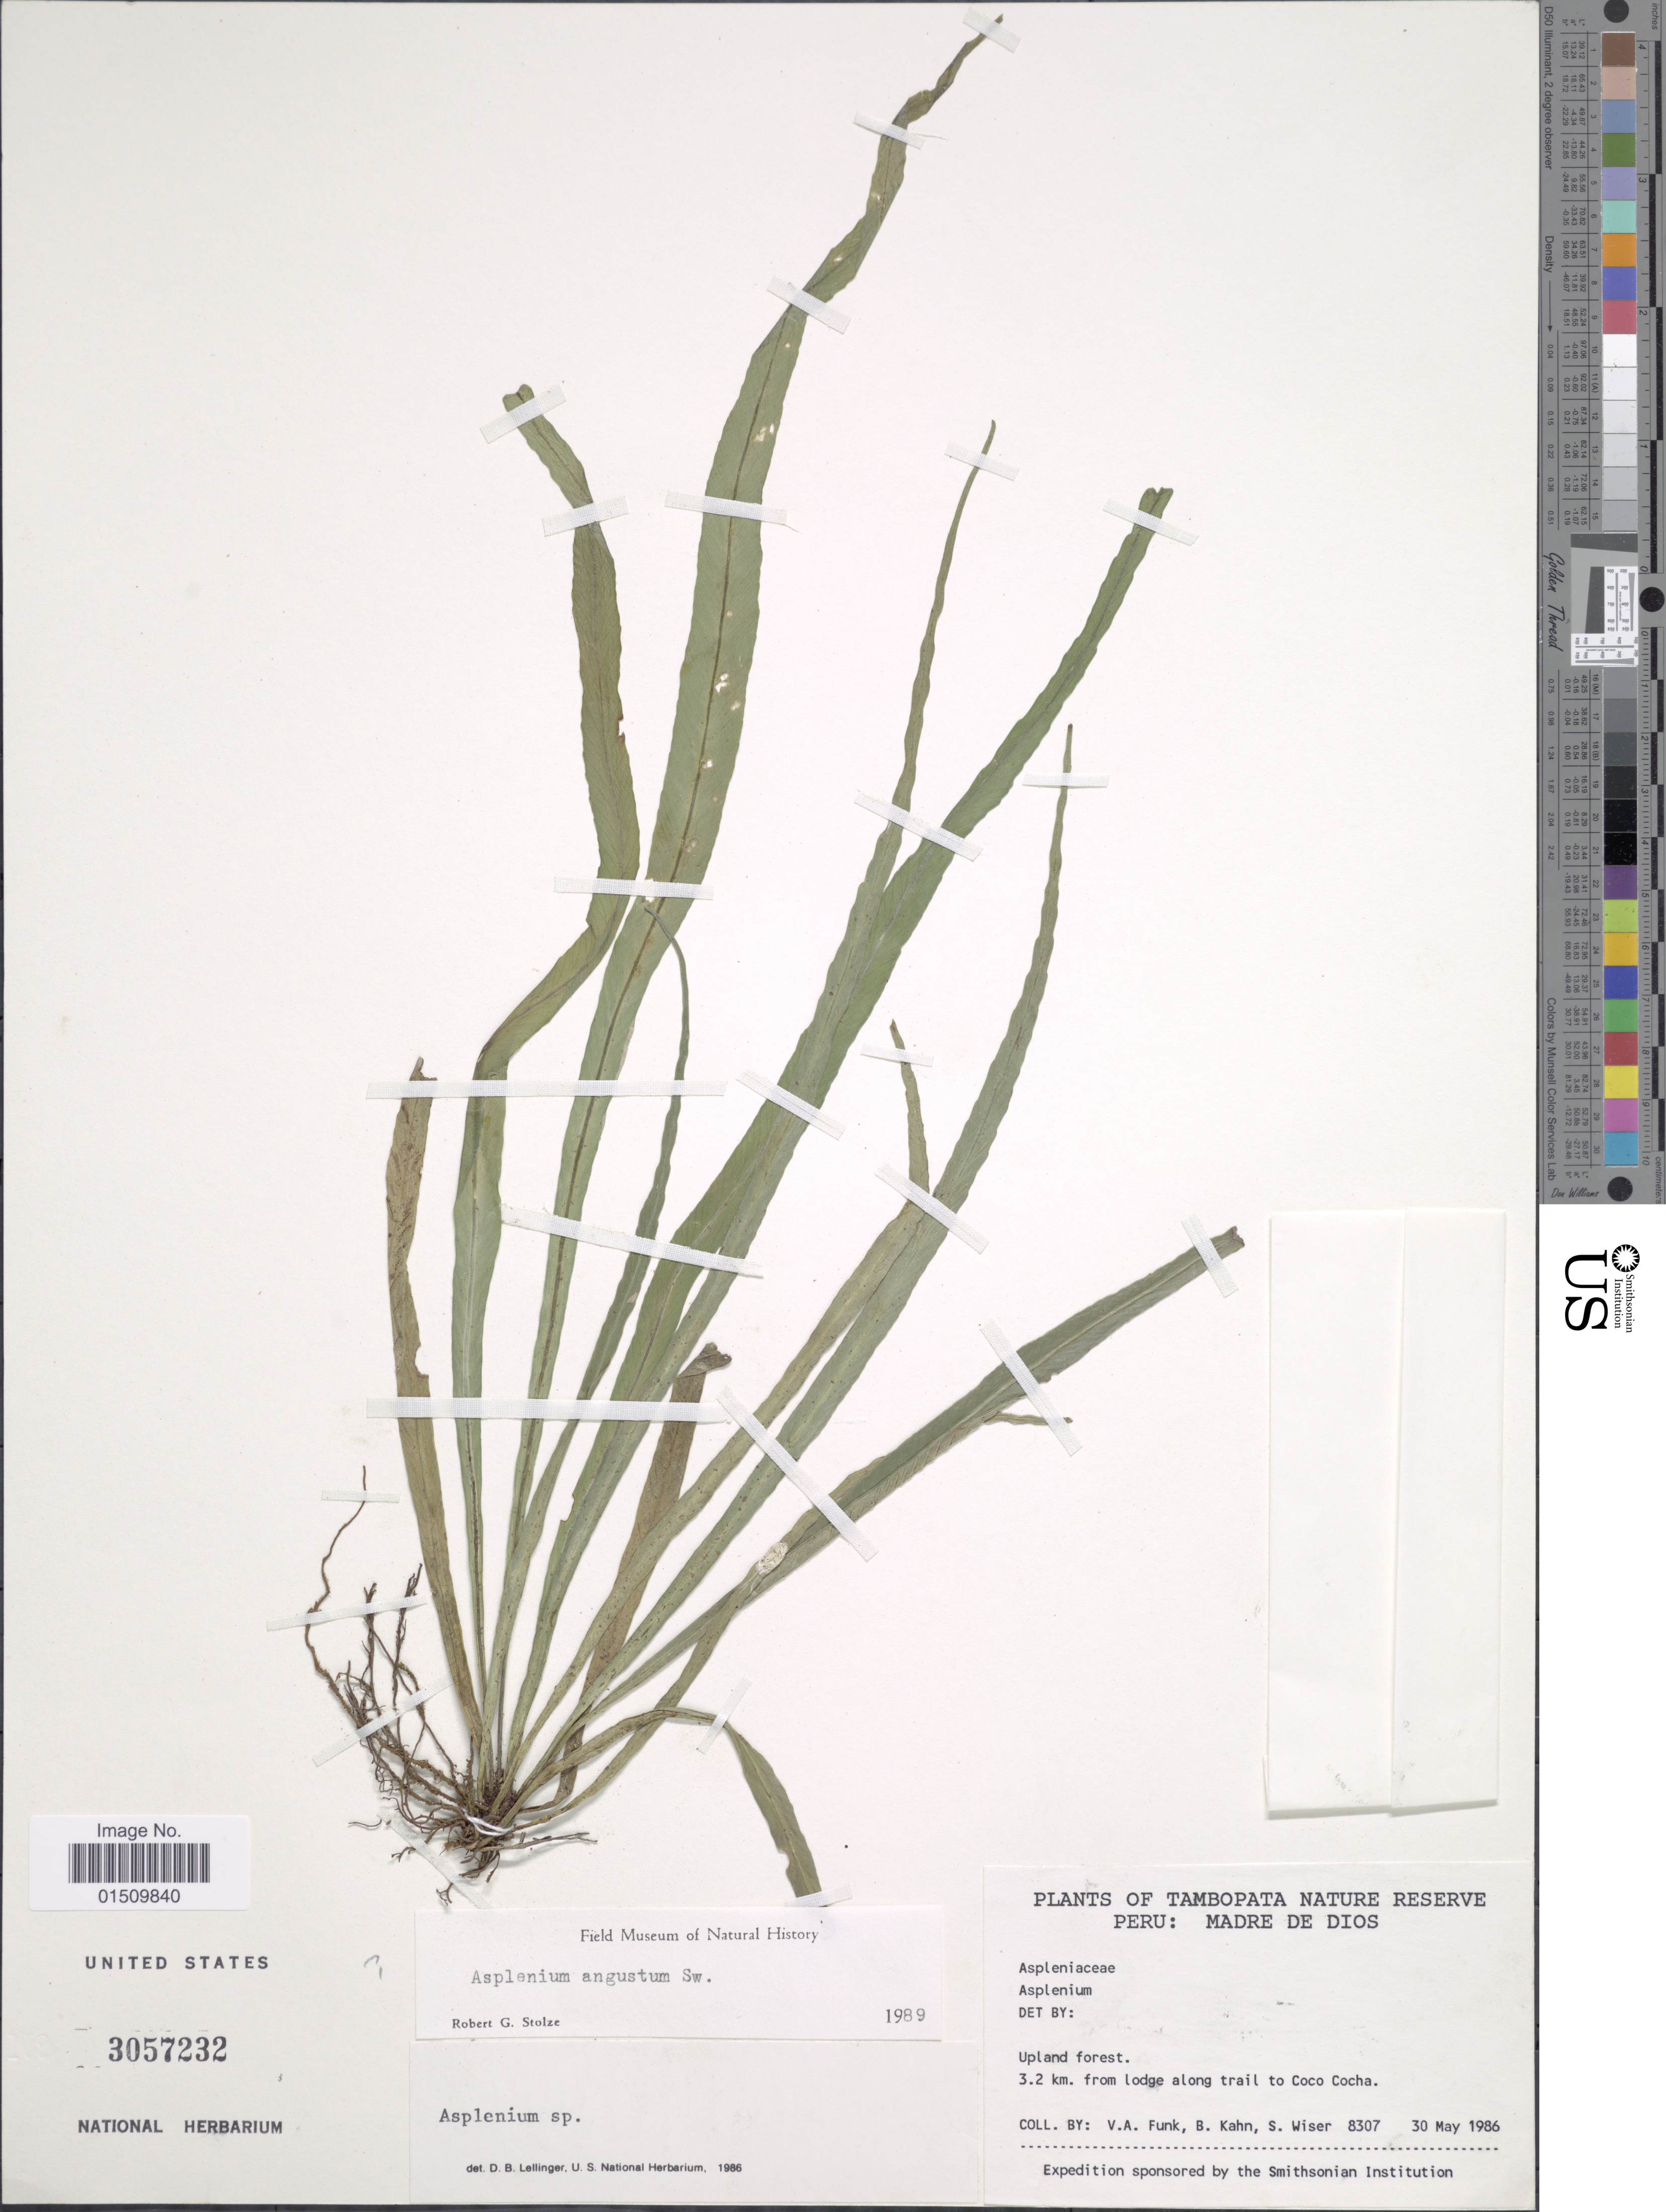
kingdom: Plantae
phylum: Tracheophyta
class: Polypodiopsida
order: Polypodiales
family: Aspleniaceae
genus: Asplenium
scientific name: Asplenium angustum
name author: Sw.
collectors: V. Funk, B. Kahn & S. Wiser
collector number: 8307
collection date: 1986-05-30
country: Peru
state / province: Madre de Dios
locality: Tambopata Nature Reserve, Peru, 3.2 km. from lodge along trail to Coco Cocha.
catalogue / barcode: US 3057232